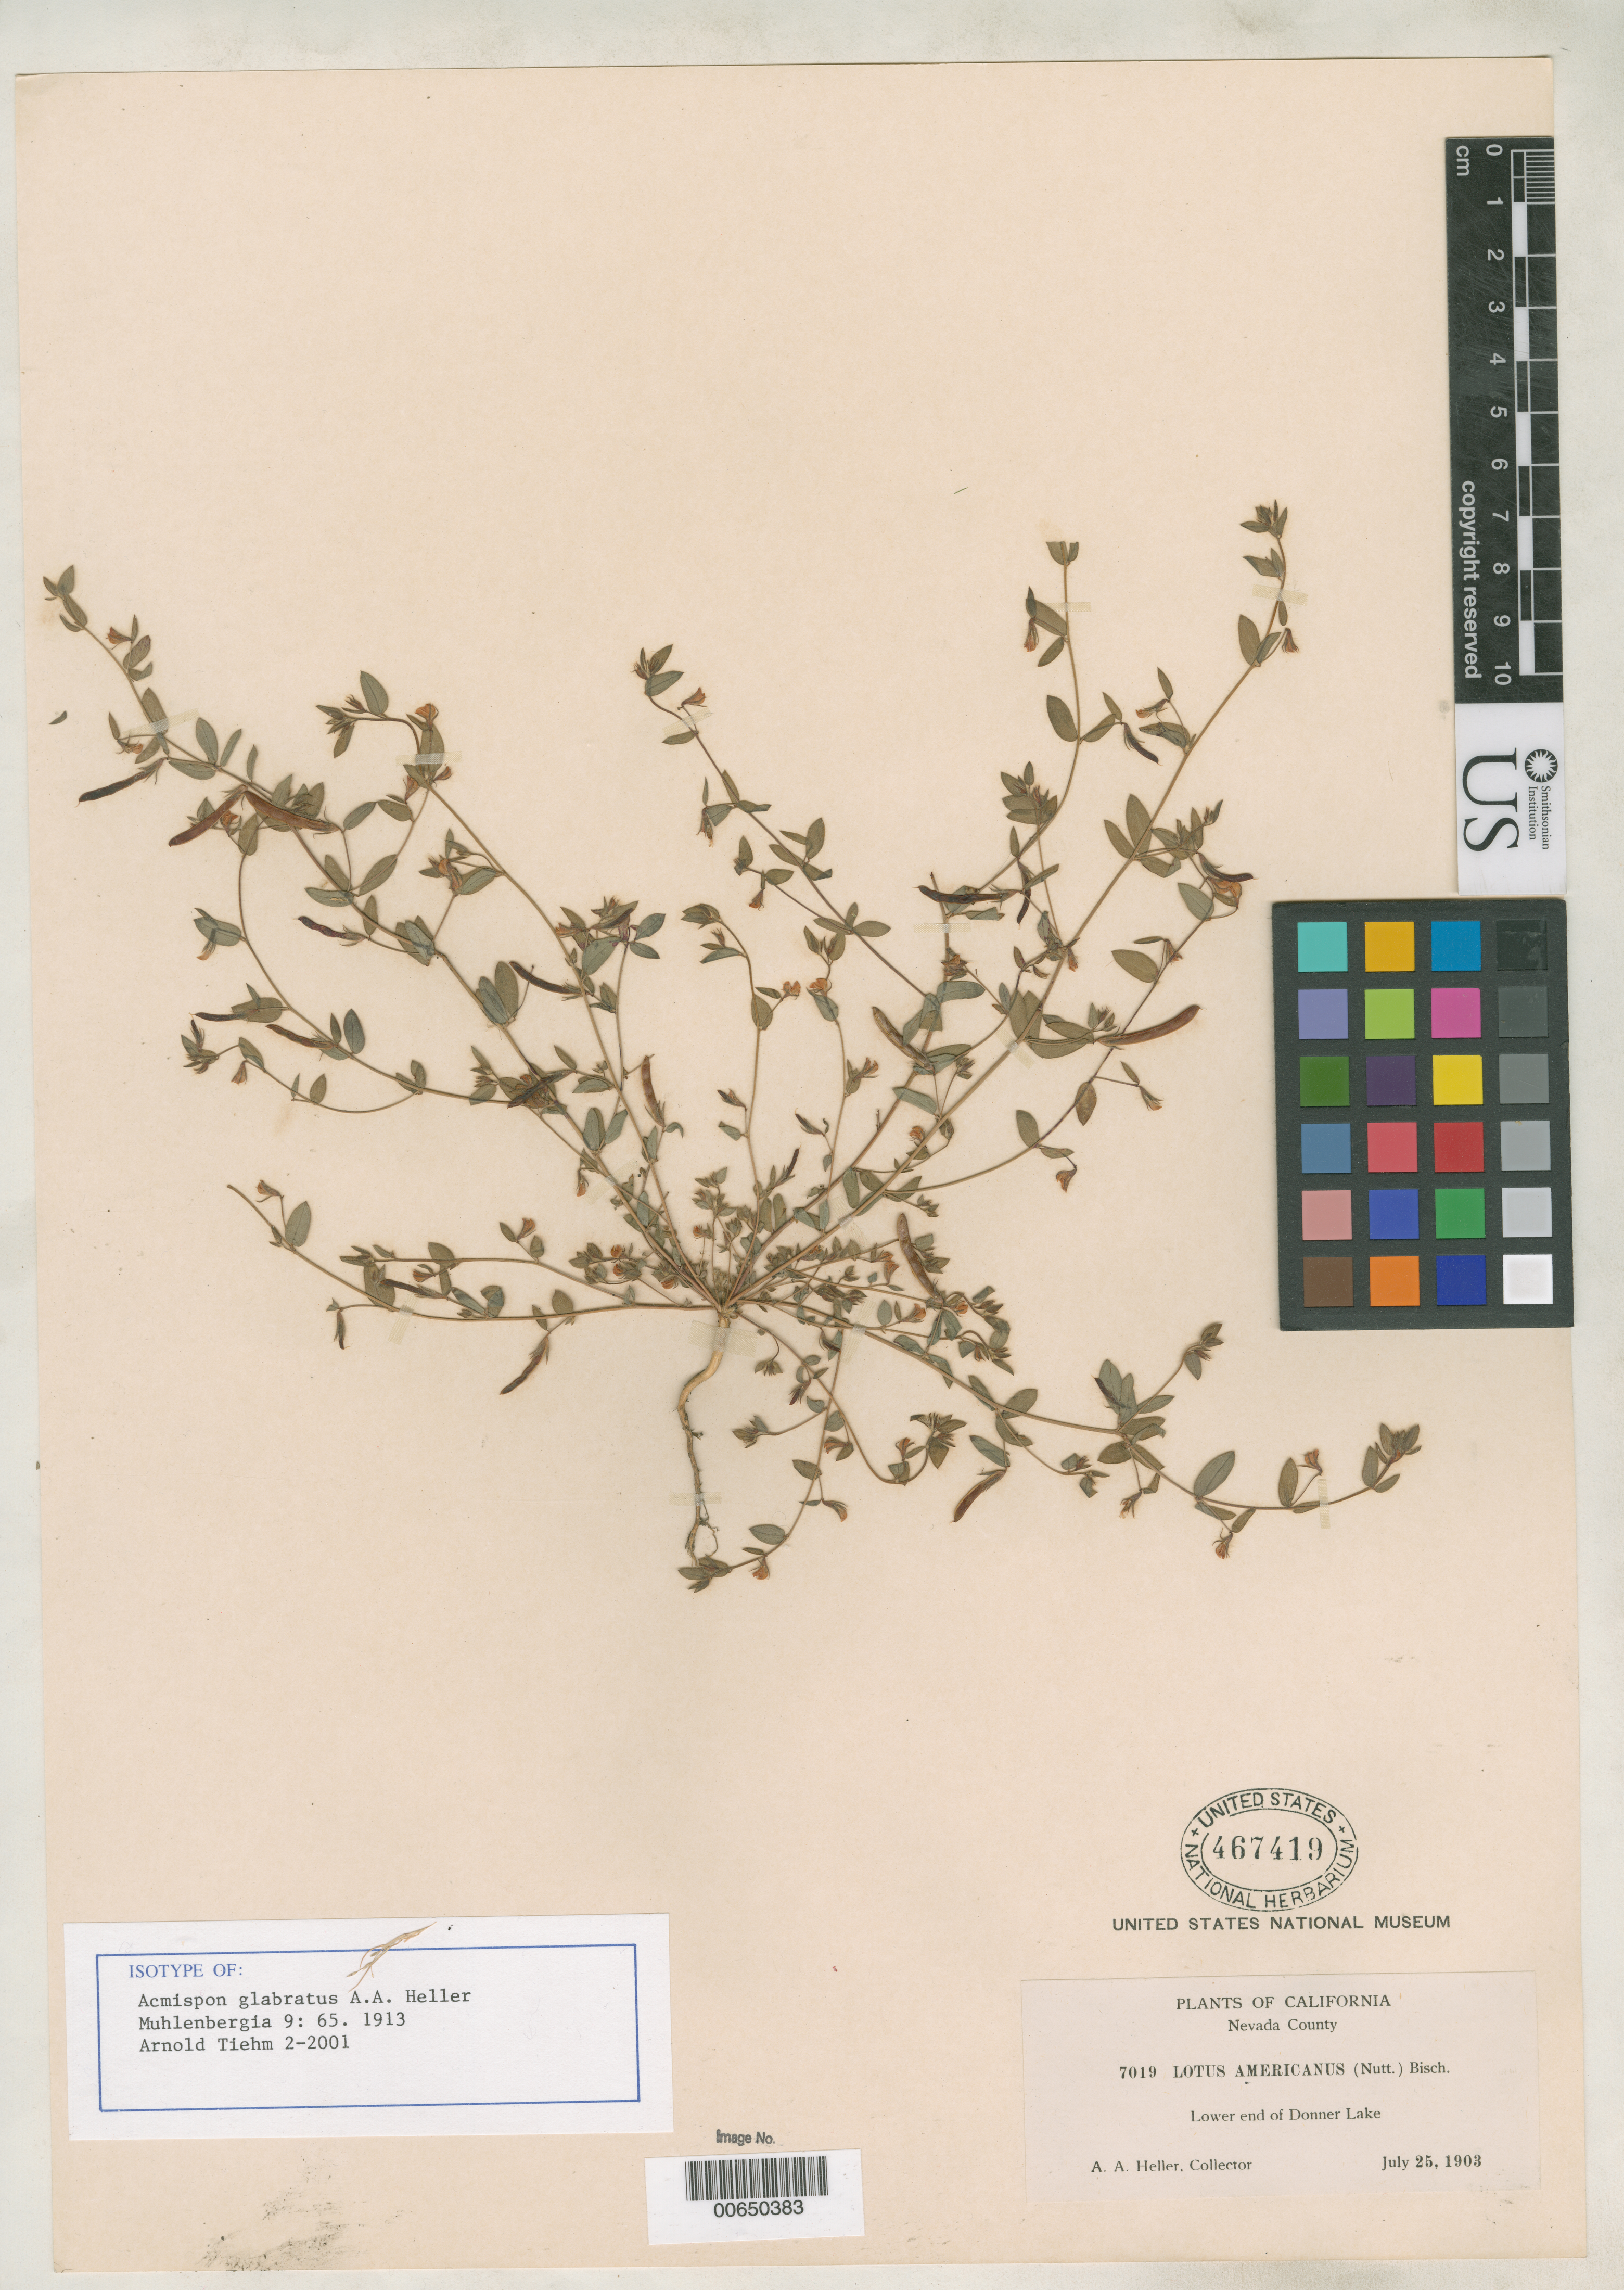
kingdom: Plantae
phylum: Tracheophyta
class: Magnoliopsida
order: Fabales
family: Fabaceae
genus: Acmispon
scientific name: Acmispon glabratus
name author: A. Heller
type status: Isotype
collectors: A. A. Heller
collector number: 7019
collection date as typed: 25 Jul 1903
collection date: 1903-07-25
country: United States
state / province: California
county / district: Nevada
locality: Lower end of Donner Lake.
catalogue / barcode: US 467419